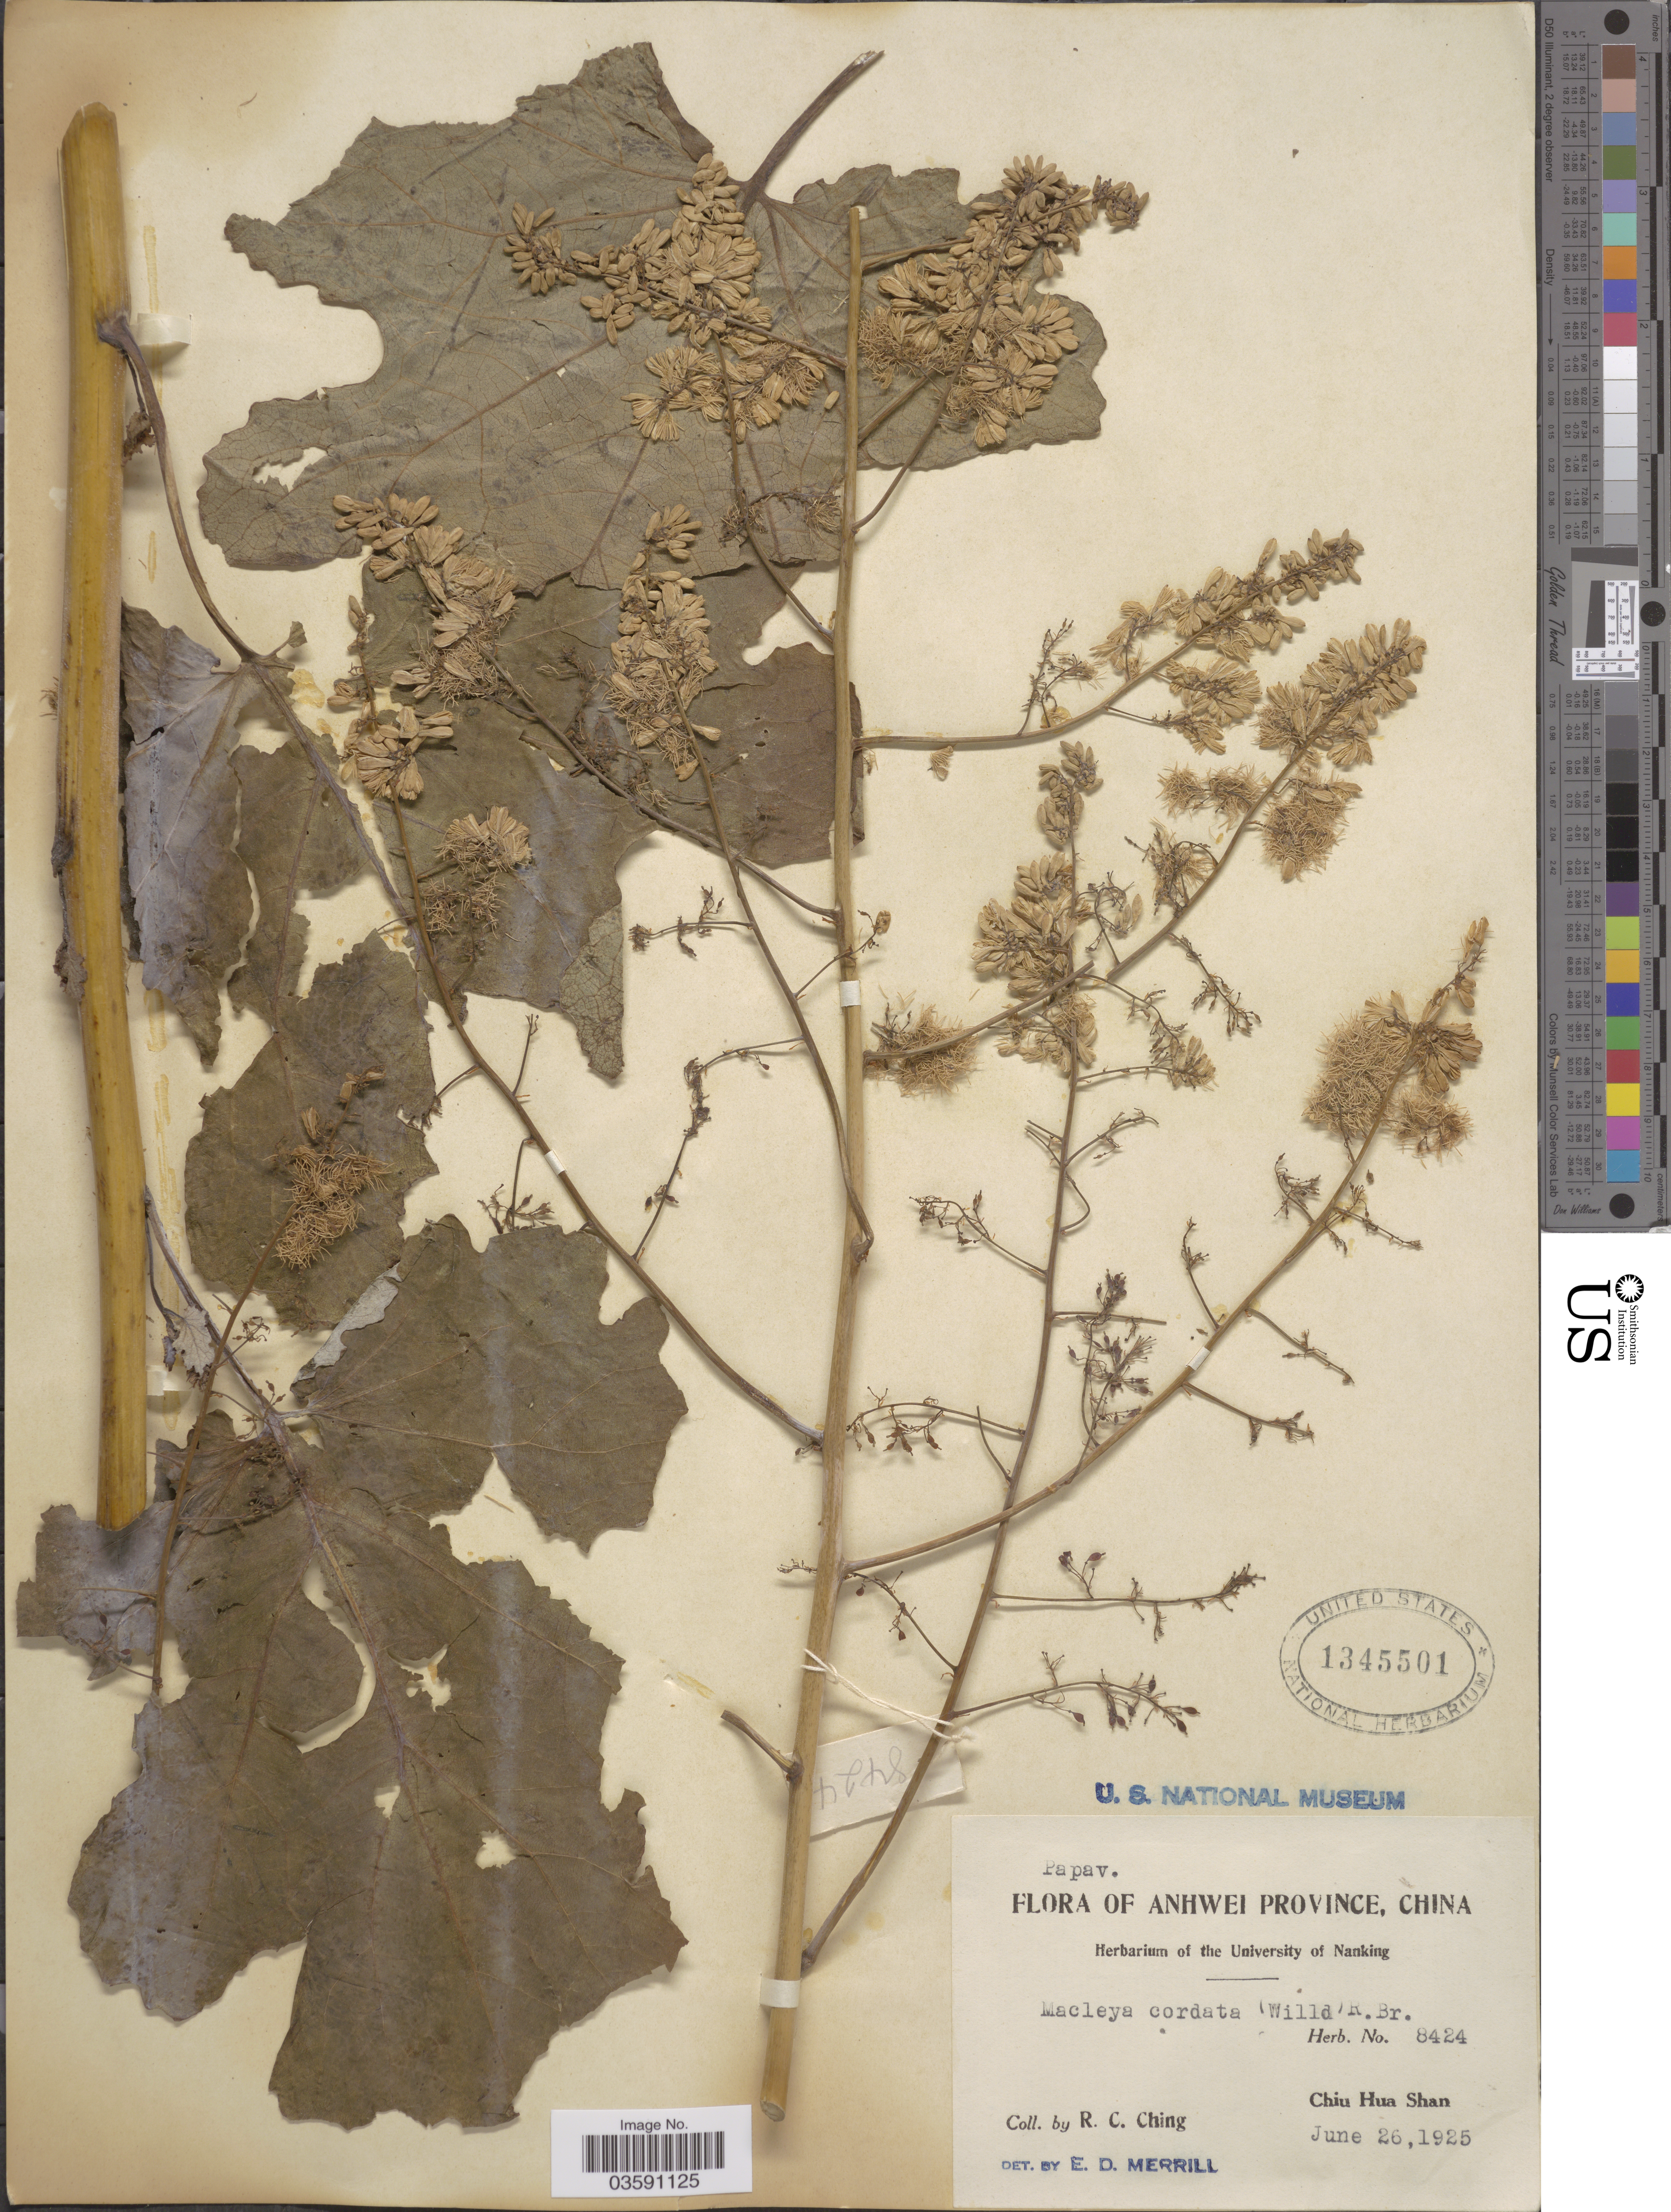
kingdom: Plantae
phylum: Tracheophyta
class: Magnoliopsida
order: Ranunculales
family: Papaveraceae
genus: Macleaya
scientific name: Macleaya cordata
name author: (Willd.) R. Br.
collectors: R. C. Ching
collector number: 8424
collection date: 1925-06-26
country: China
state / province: Anhui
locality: Anhwei Province. Chiu Hua Shan.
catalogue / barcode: US 1345501